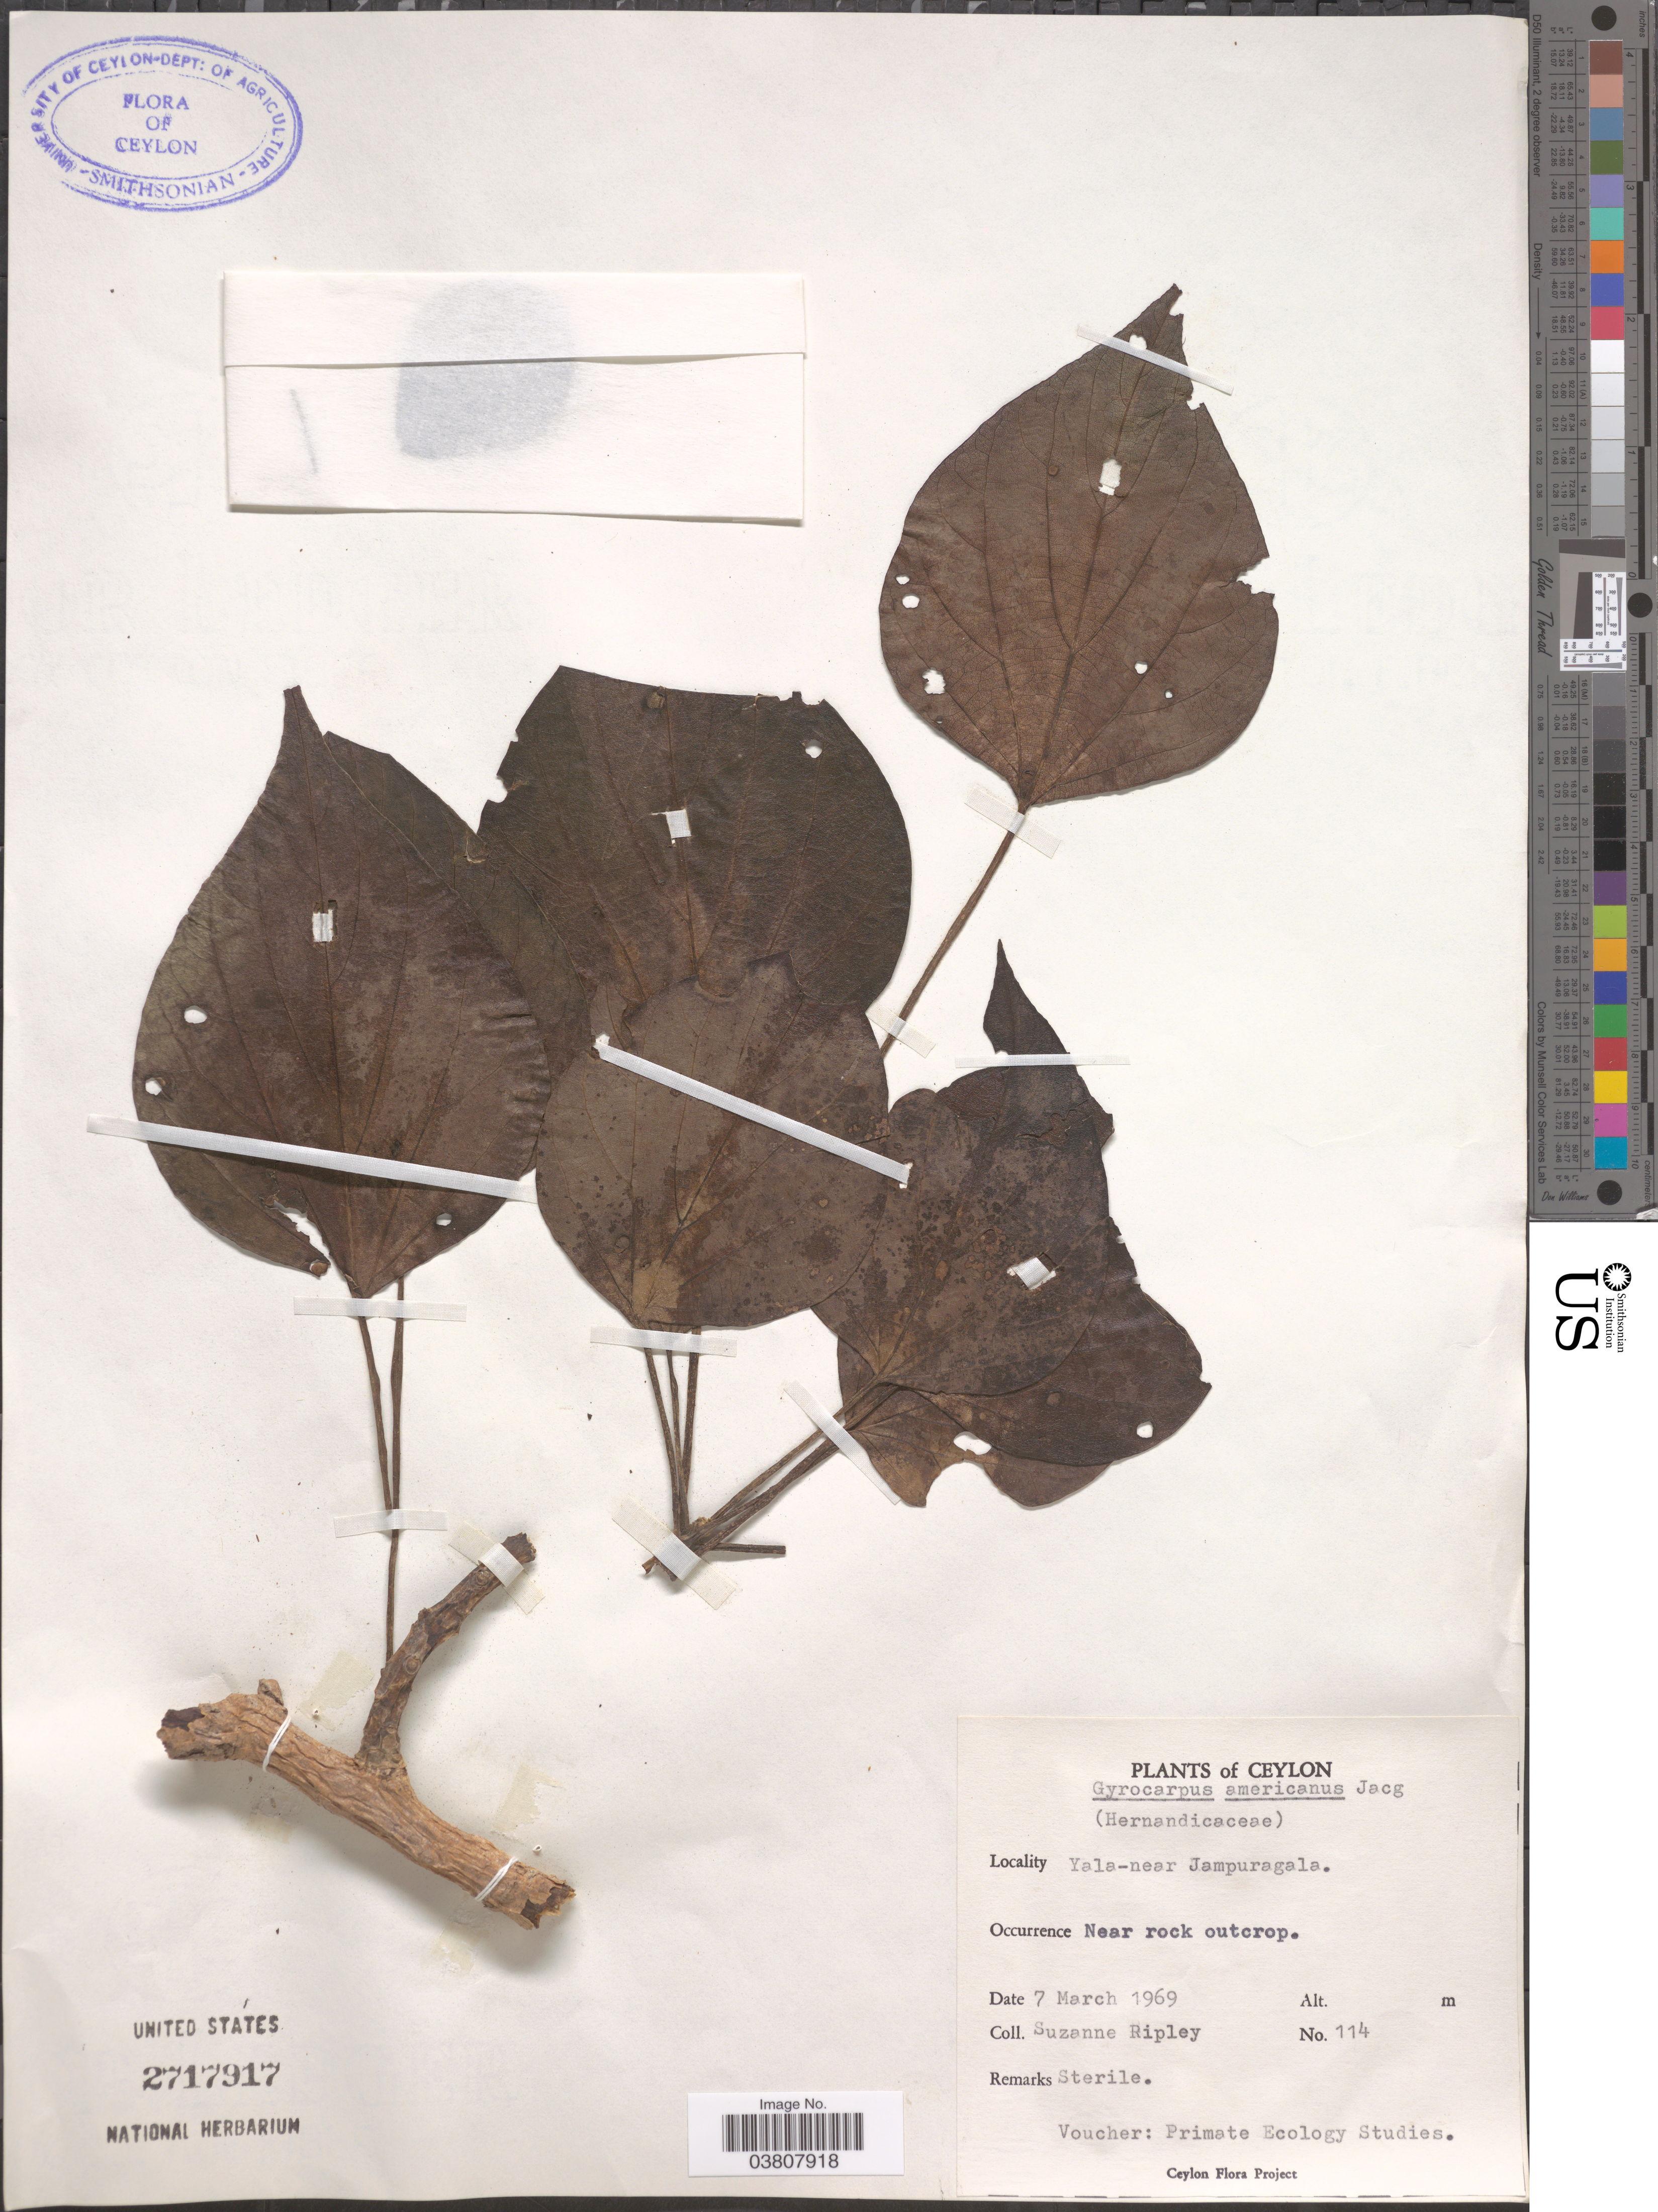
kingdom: Plantae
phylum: Tracheophyta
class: Magnoliopsida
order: Laurales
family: Hernandiaceae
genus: Gyrocarpus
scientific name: Gyrocarpus americanus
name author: Jacq.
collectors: S. Ripley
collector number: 114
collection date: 1969-03-07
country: Sri Lanka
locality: Ceylon. Yala - near Jampuragala.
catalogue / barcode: US 2717917